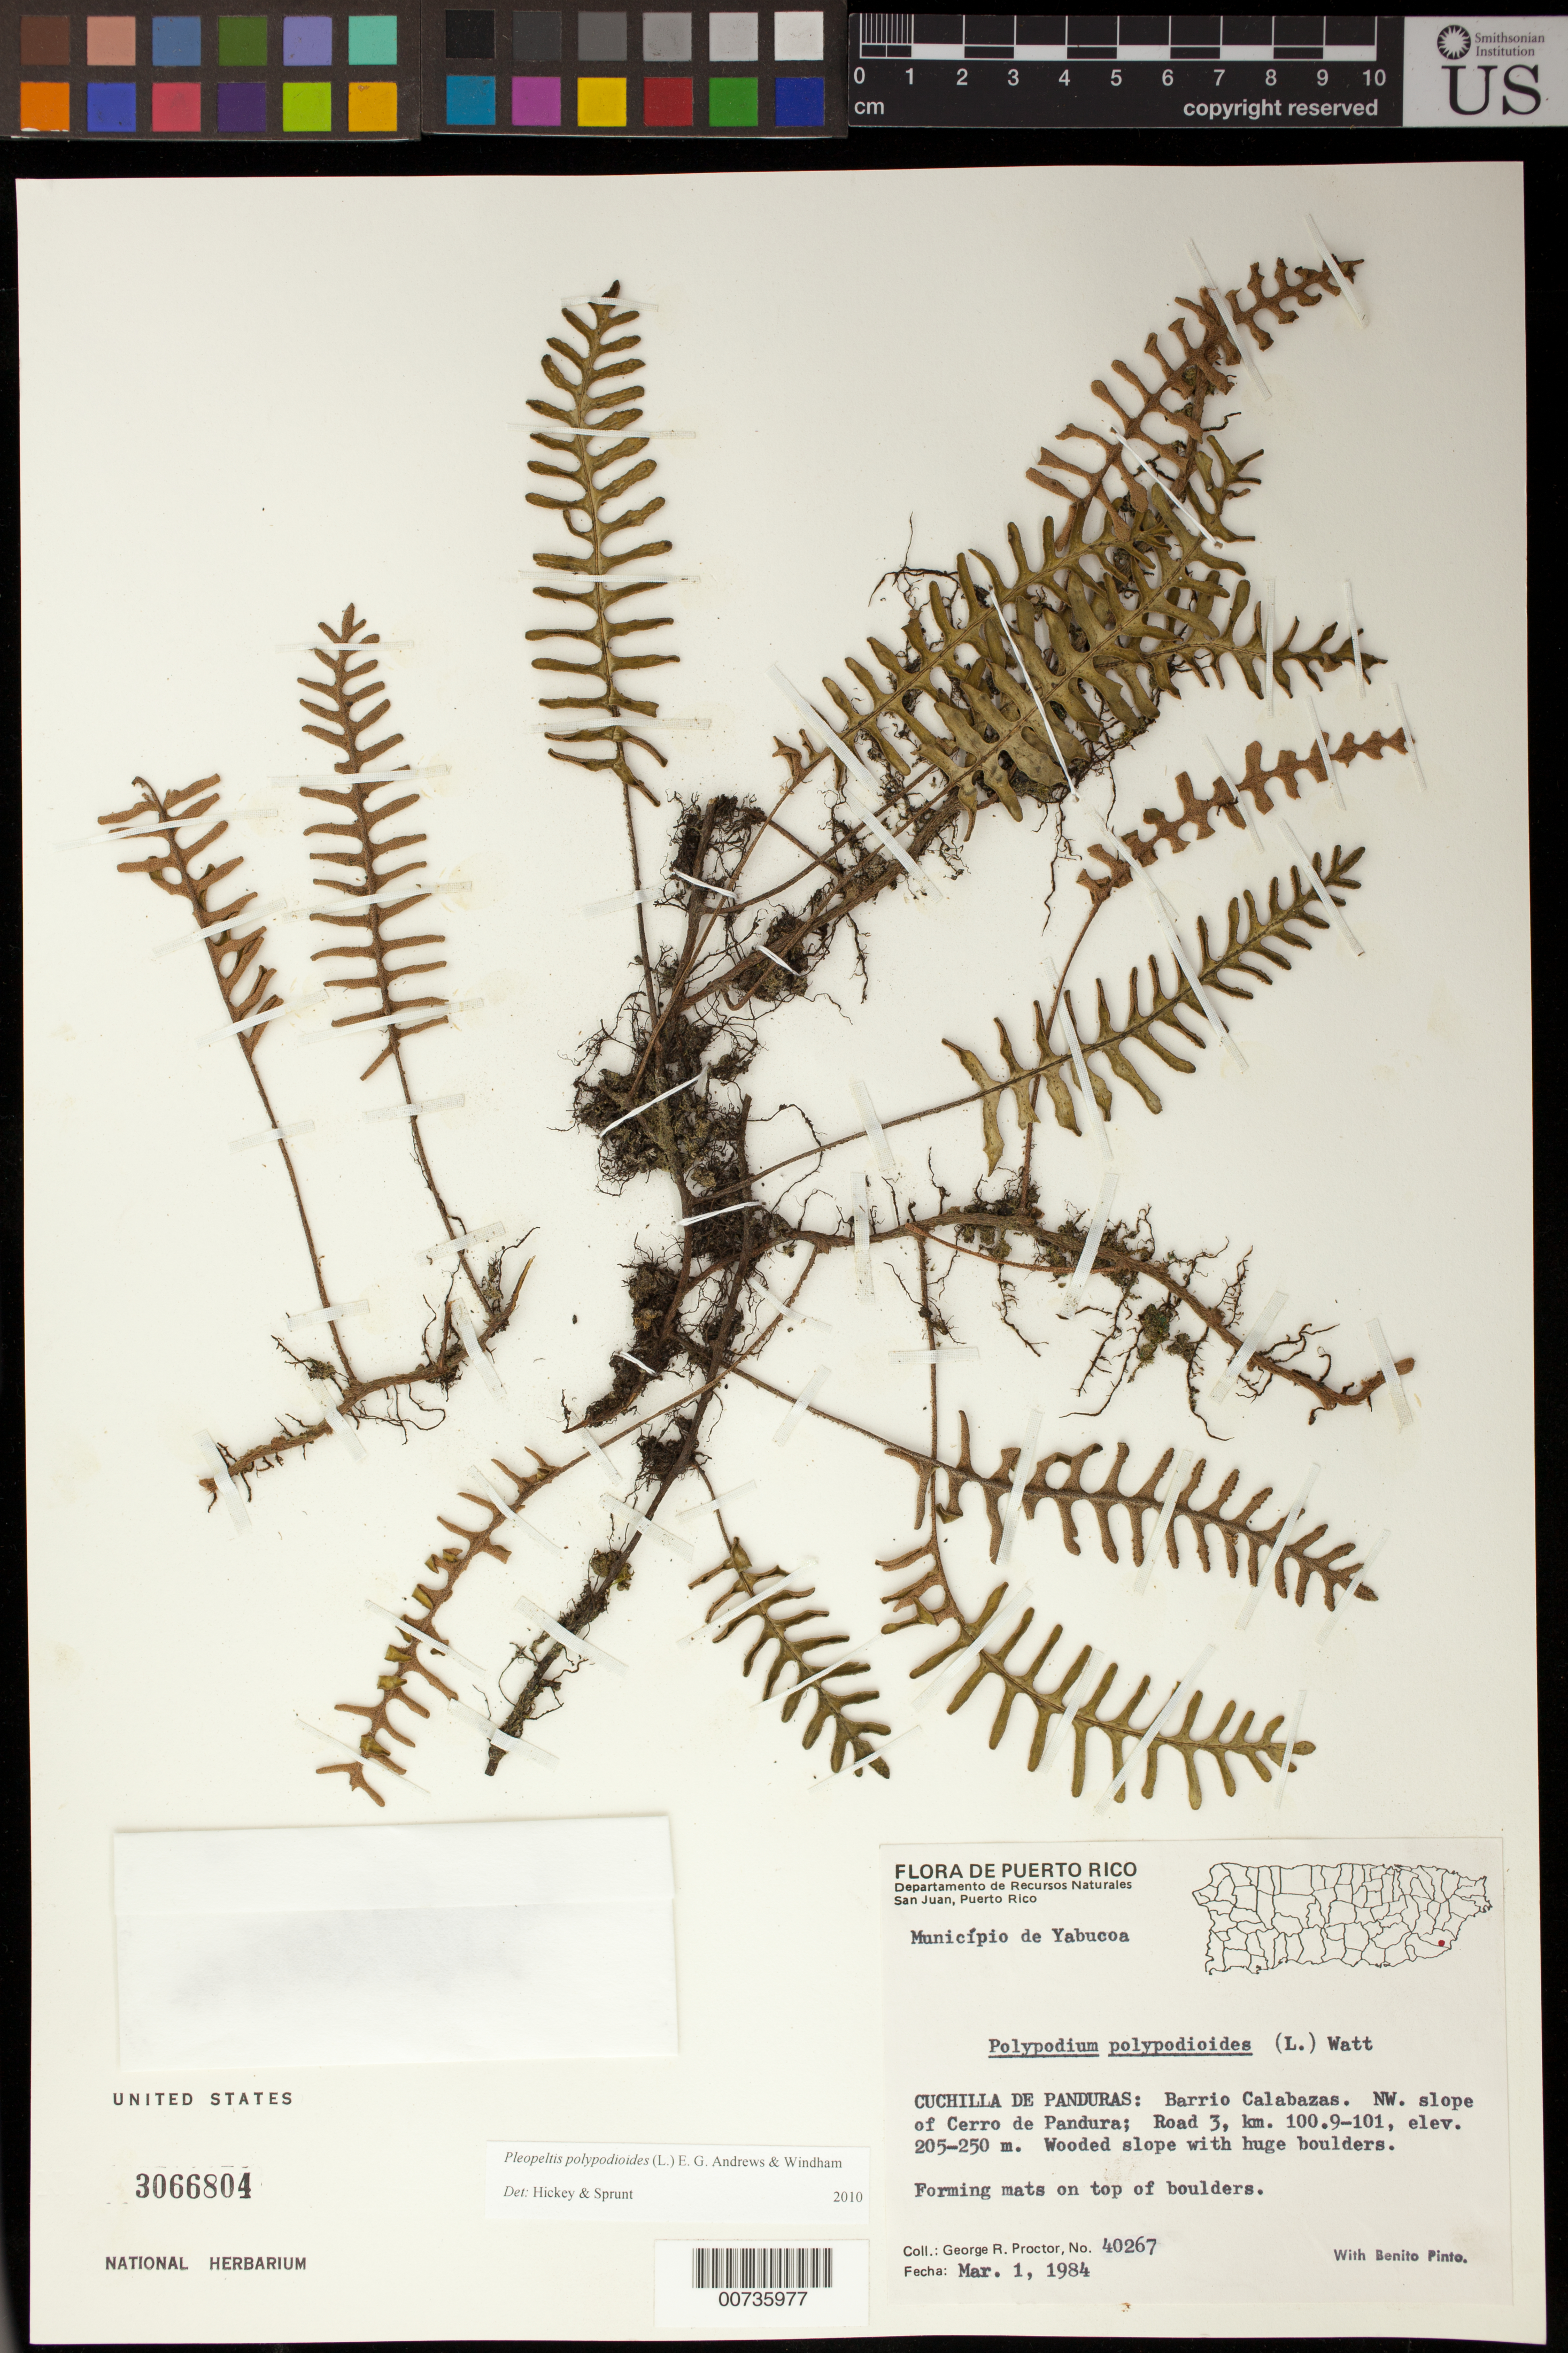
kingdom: Plantae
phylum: Tracheophyta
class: Polypodiopsida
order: Polypodiales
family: Polypodiaceae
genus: Pleopeltis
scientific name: Pleopeltis polypodioides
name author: (L.) E.G. Andrews & Windham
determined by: Hickey, R. J.; Sprunt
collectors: G. R. Proctor & B. Pinto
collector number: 40267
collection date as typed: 01 Mar 1984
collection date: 1984-03-01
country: Puerto Rico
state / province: Yabucoa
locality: Mun. Yabucoa, Cuchilla de Panduras: Barrio Calabazas, NW slope of Cerro de Pandura; Road 3, km 100.9-101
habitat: Wooded slope w/huge boulders, on top of boulders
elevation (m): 205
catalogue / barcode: US 3066804